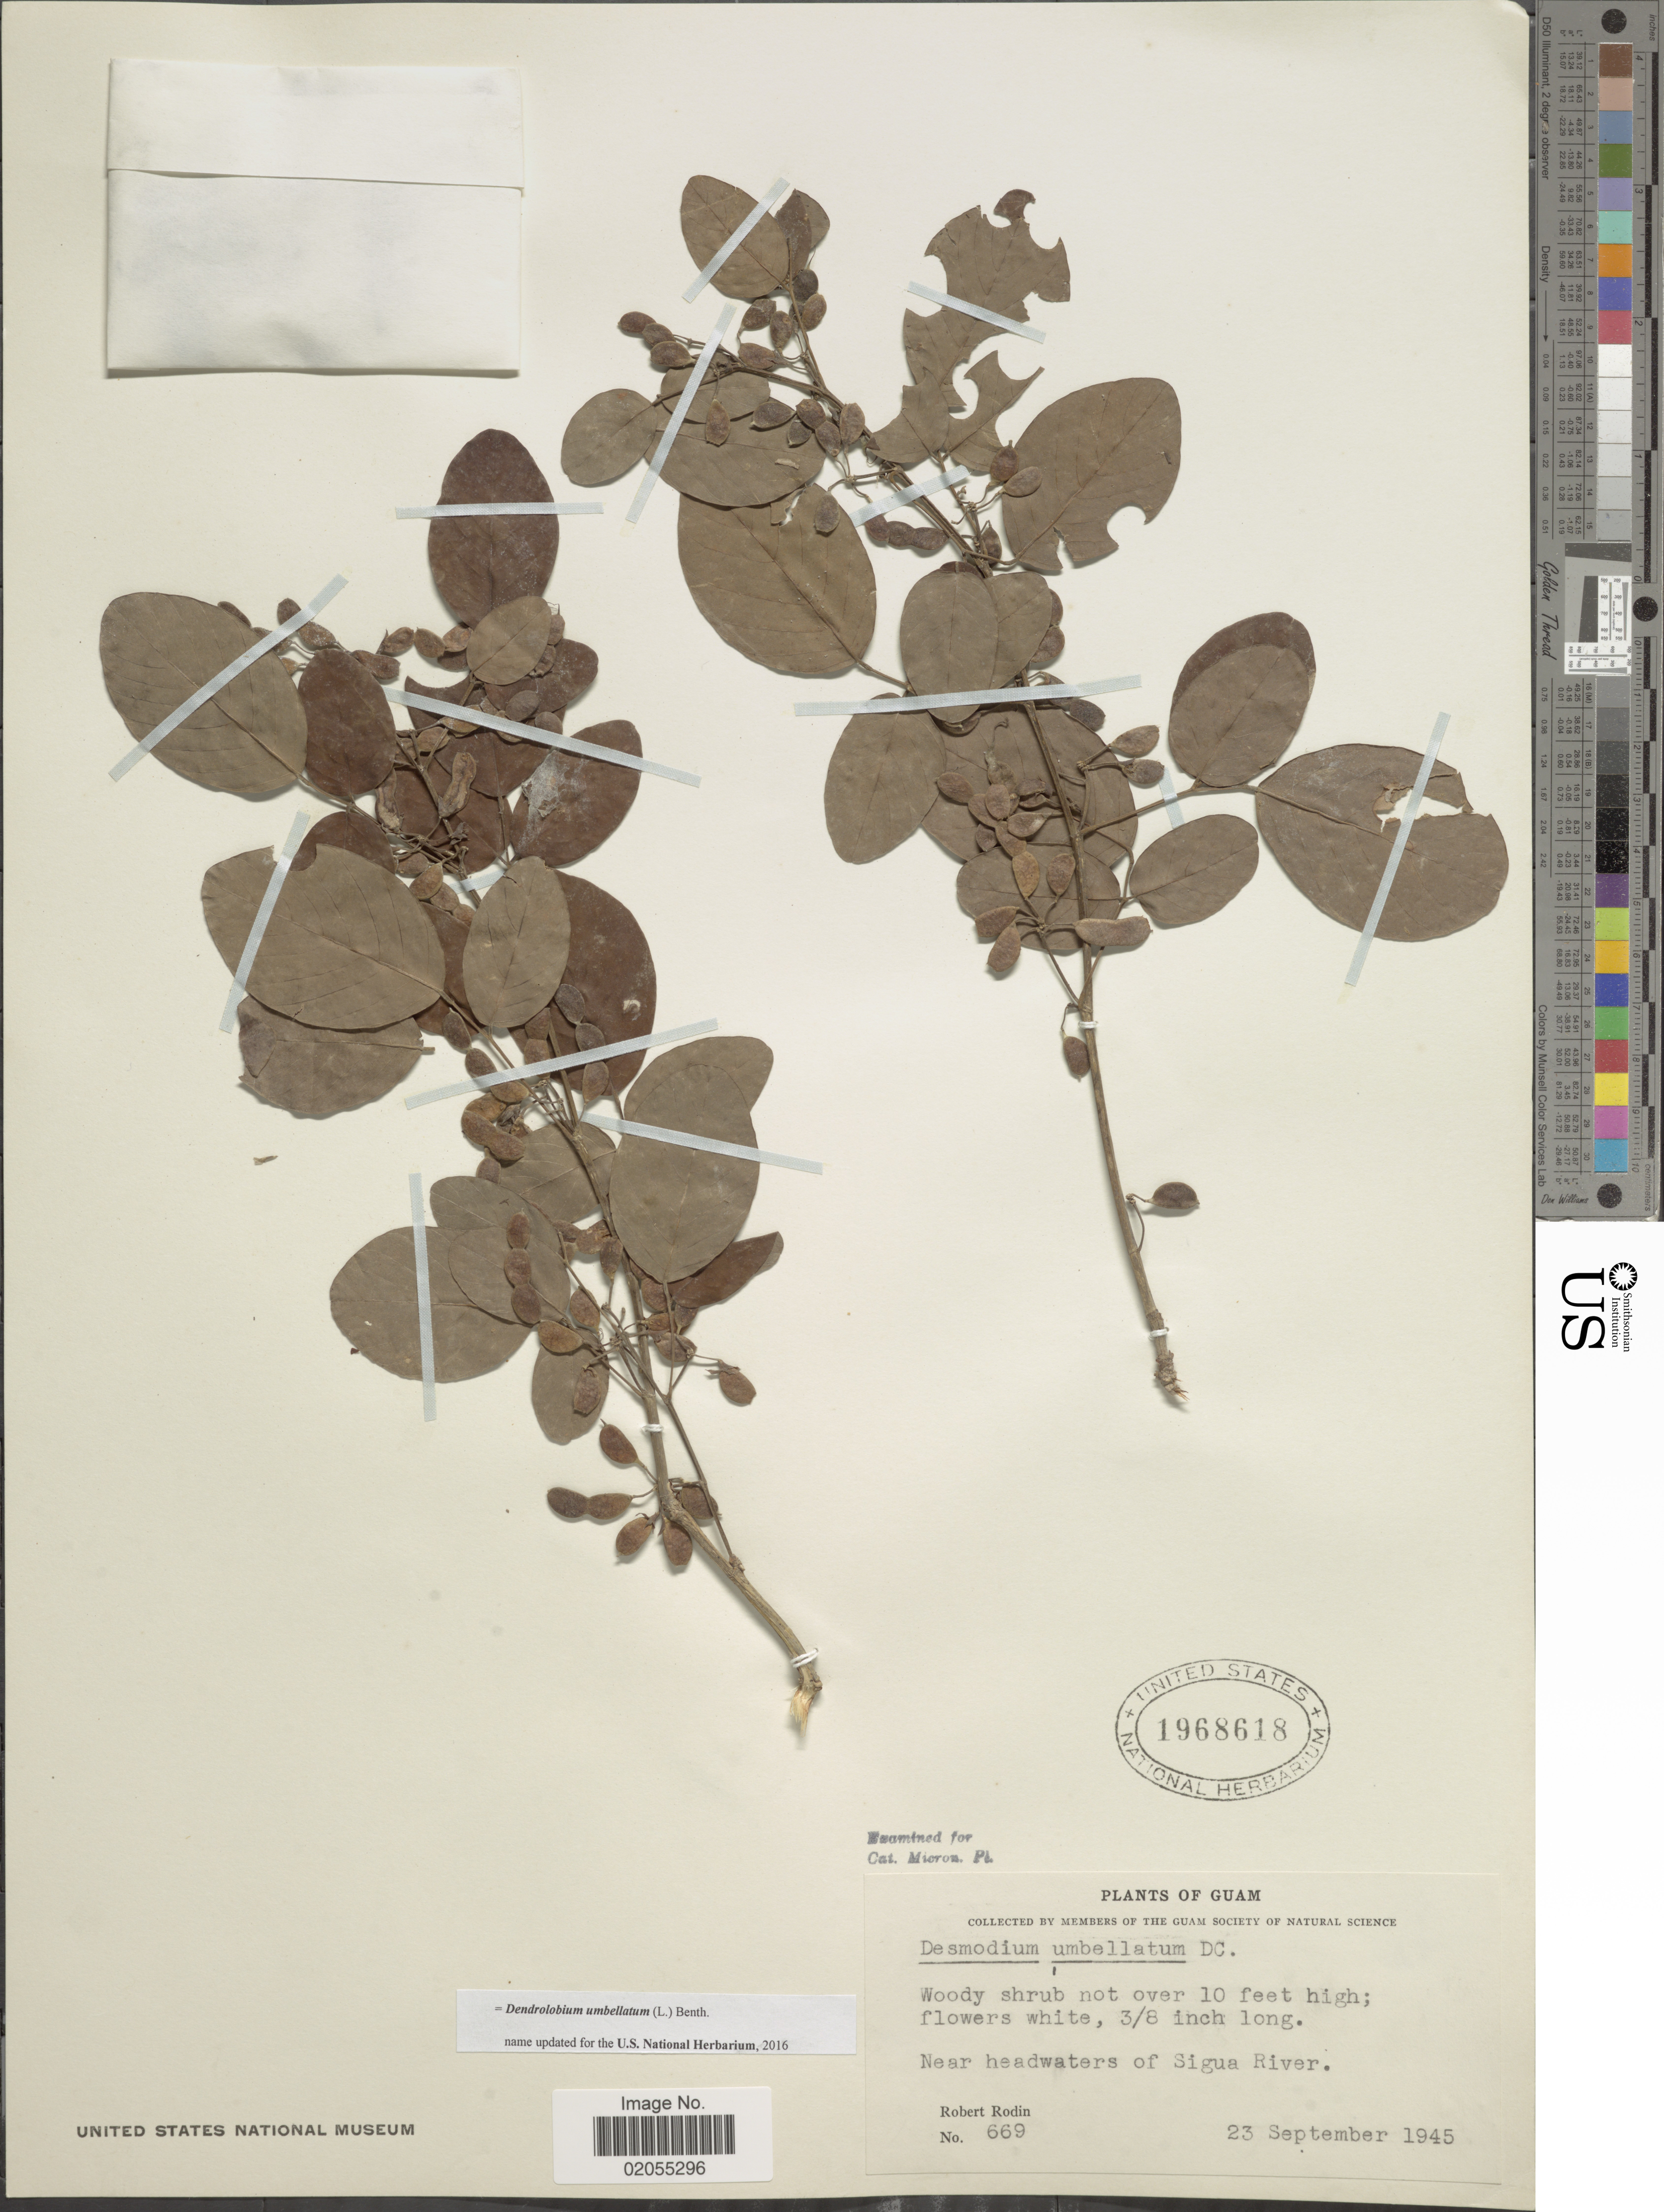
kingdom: Plantae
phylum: Tracheophyta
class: Magnoliopsida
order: Fabales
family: Fabaceae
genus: Dendrolobium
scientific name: Dendrolobium umbellatum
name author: (L.) Benth.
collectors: R. Rodin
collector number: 669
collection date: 1945-09-23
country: Guam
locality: Near headwater of Sigua River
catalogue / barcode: US 1968618